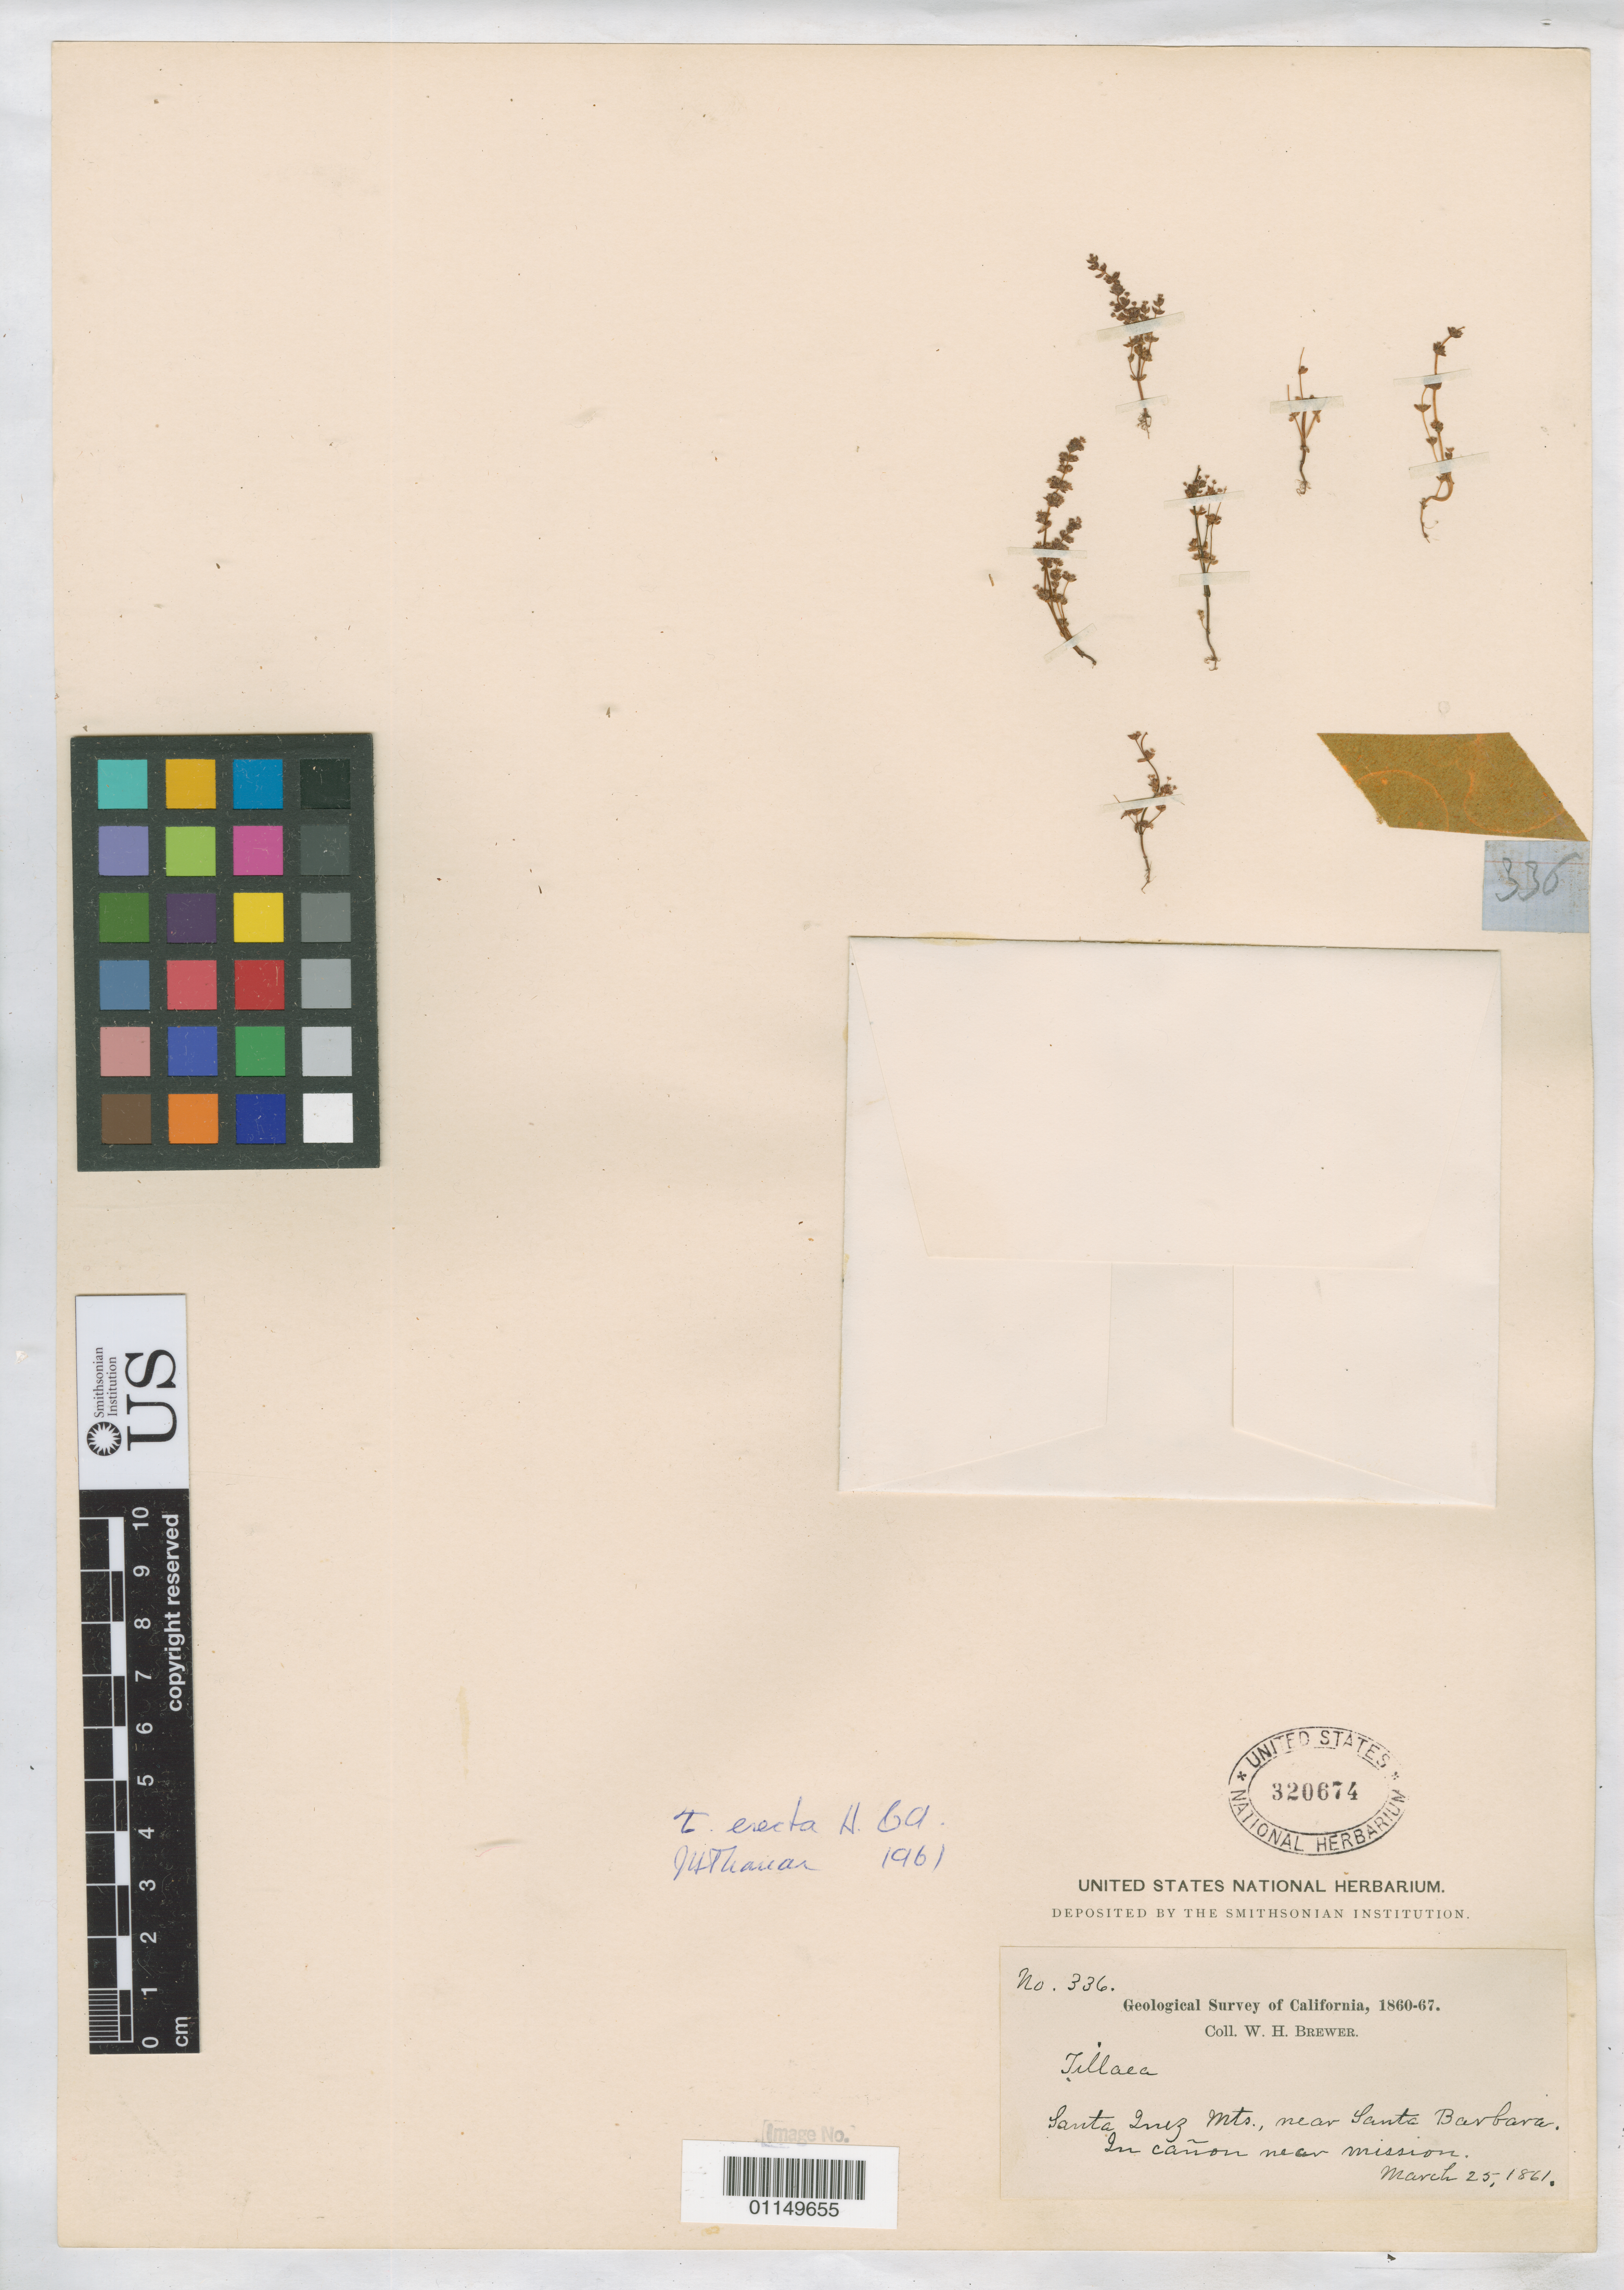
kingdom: Plantae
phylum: Tracheophyta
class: Magnoliopsida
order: Saxifragales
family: Crassulaceae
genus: Crassula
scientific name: Crassula connata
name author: (Ruiz & Pav.) A. Berger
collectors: W. H. Brewer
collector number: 336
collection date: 1861-03-25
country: United States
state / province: California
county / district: Santa Barbara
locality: Santa Yenz Mts., near Santa Barbara. In canyon near mission.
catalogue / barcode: US 320674